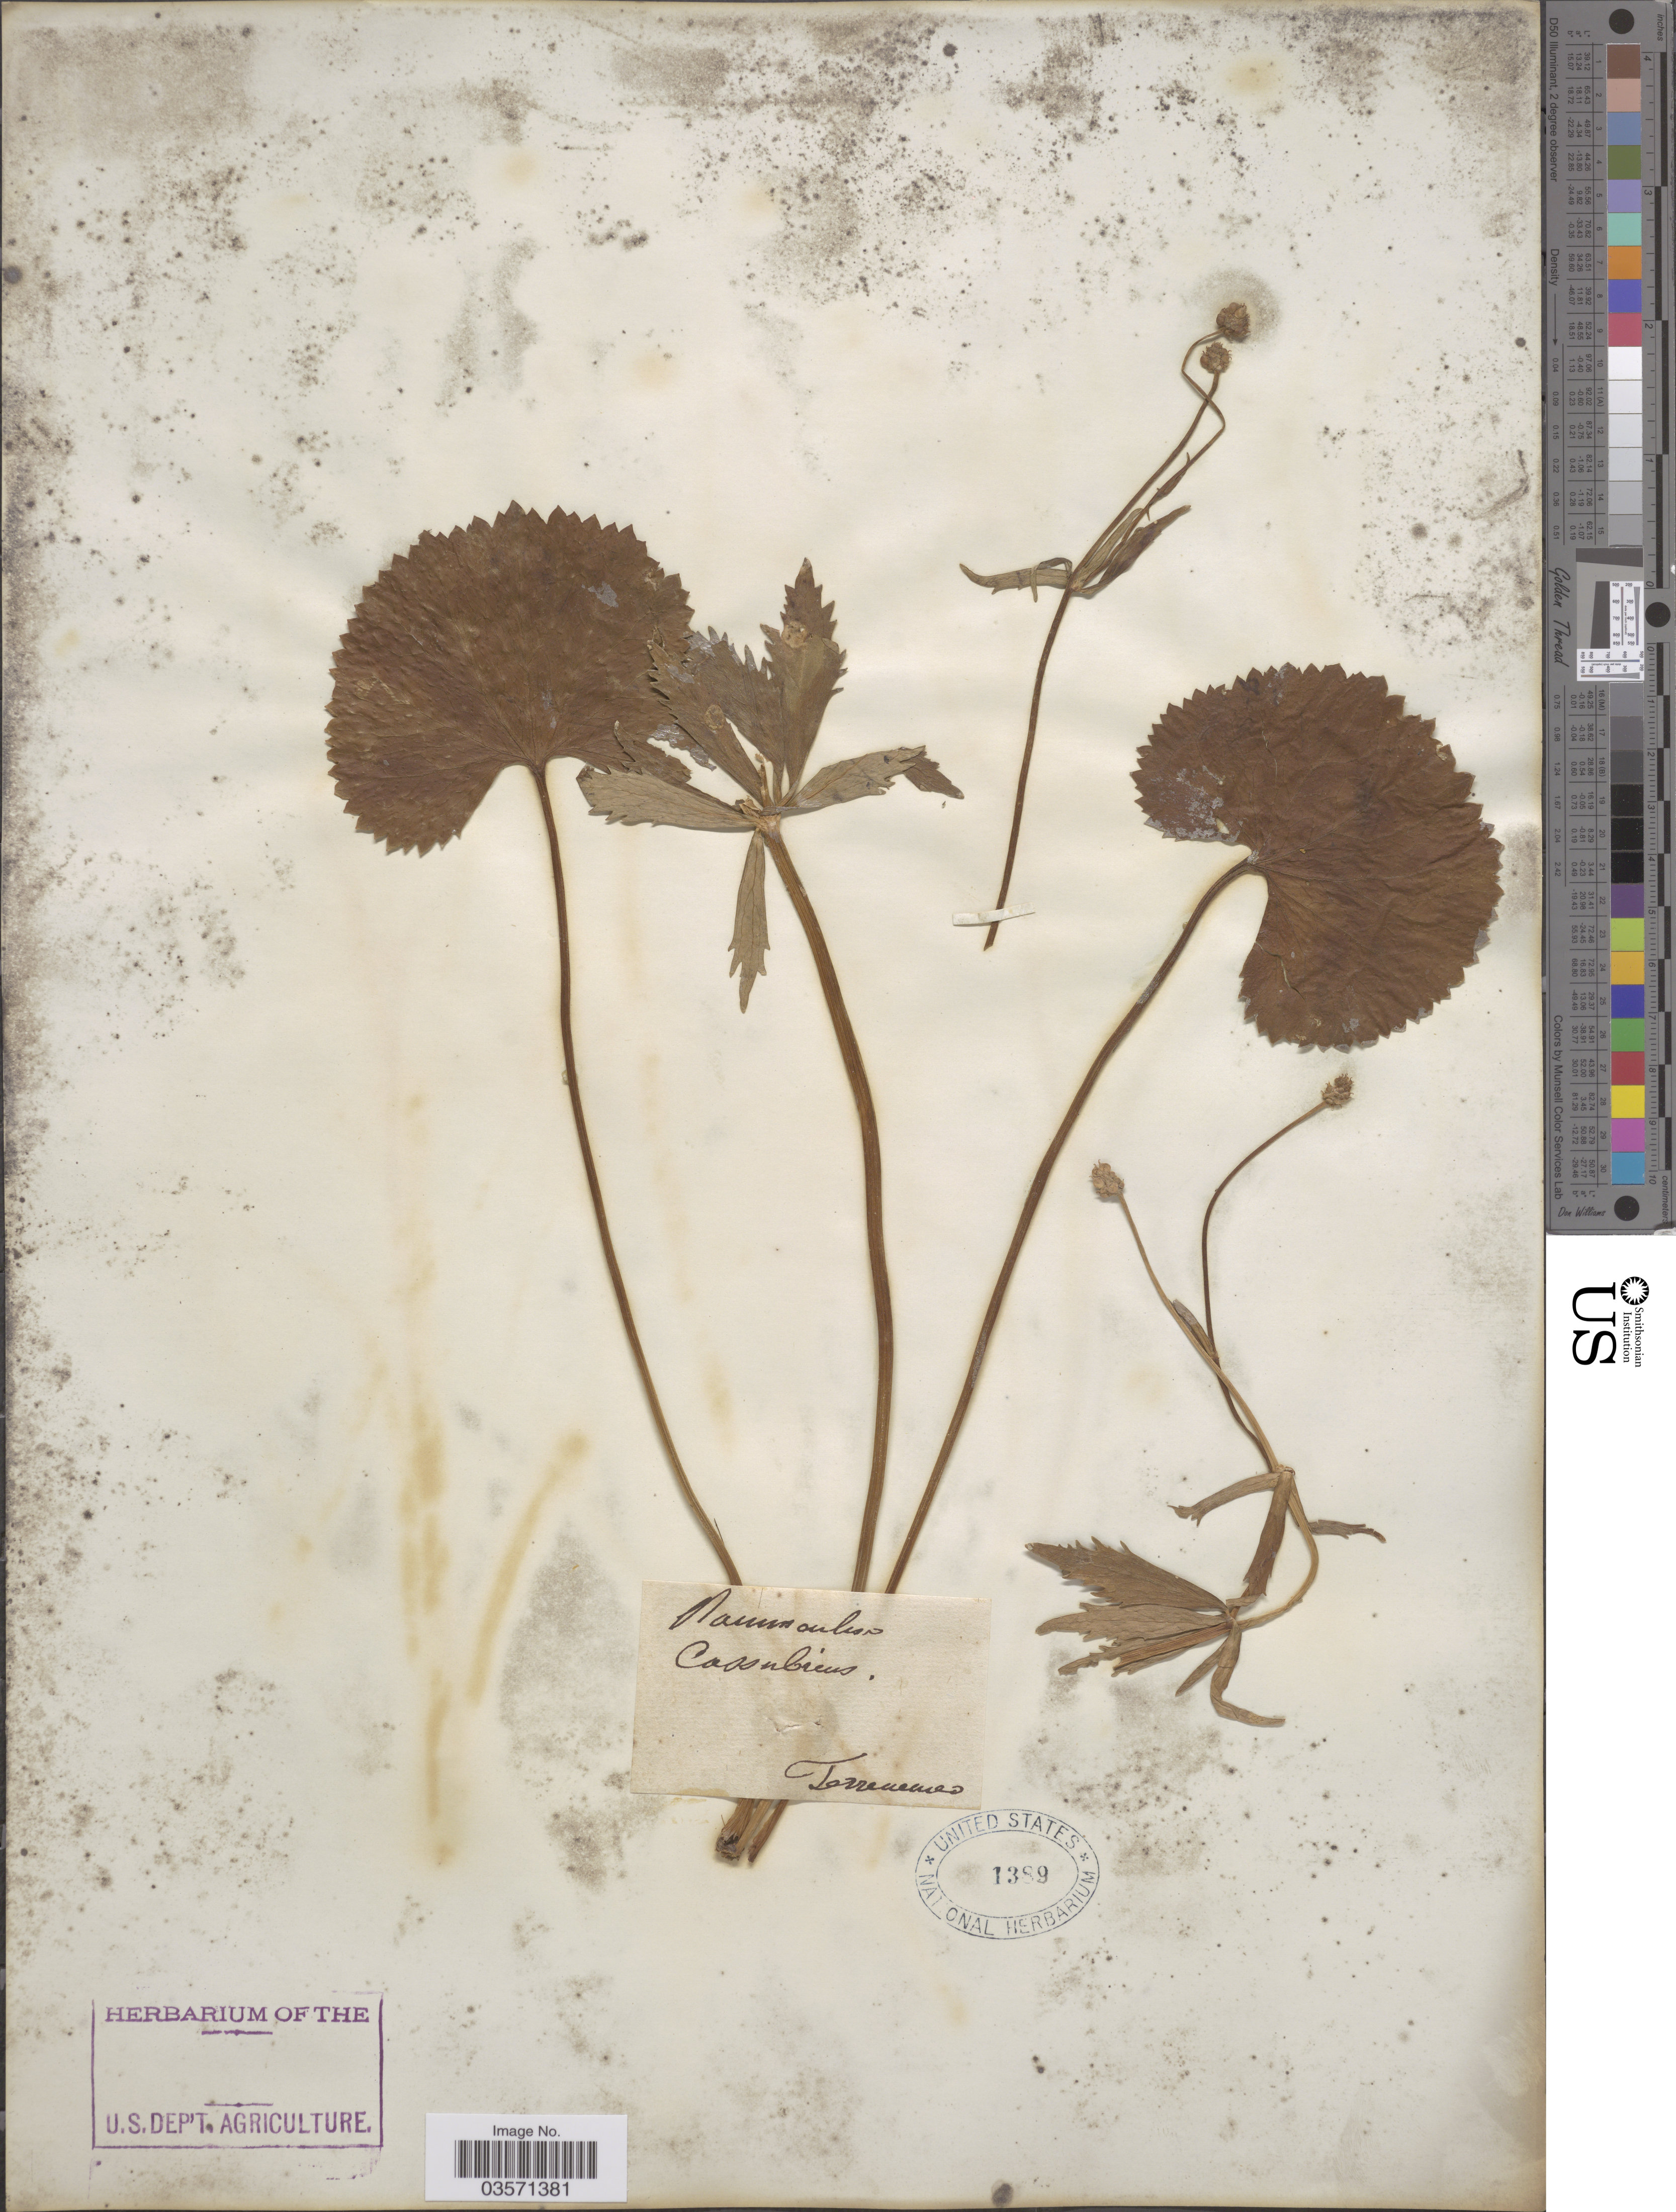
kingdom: Plantae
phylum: Tracheophyta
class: Magnoliopsida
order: Ranunculales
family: Ranunculaceae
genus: Ranunculus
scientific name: Ranunculus cassubicus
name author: L.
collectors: -. Terreueuv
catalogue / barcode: US 1389